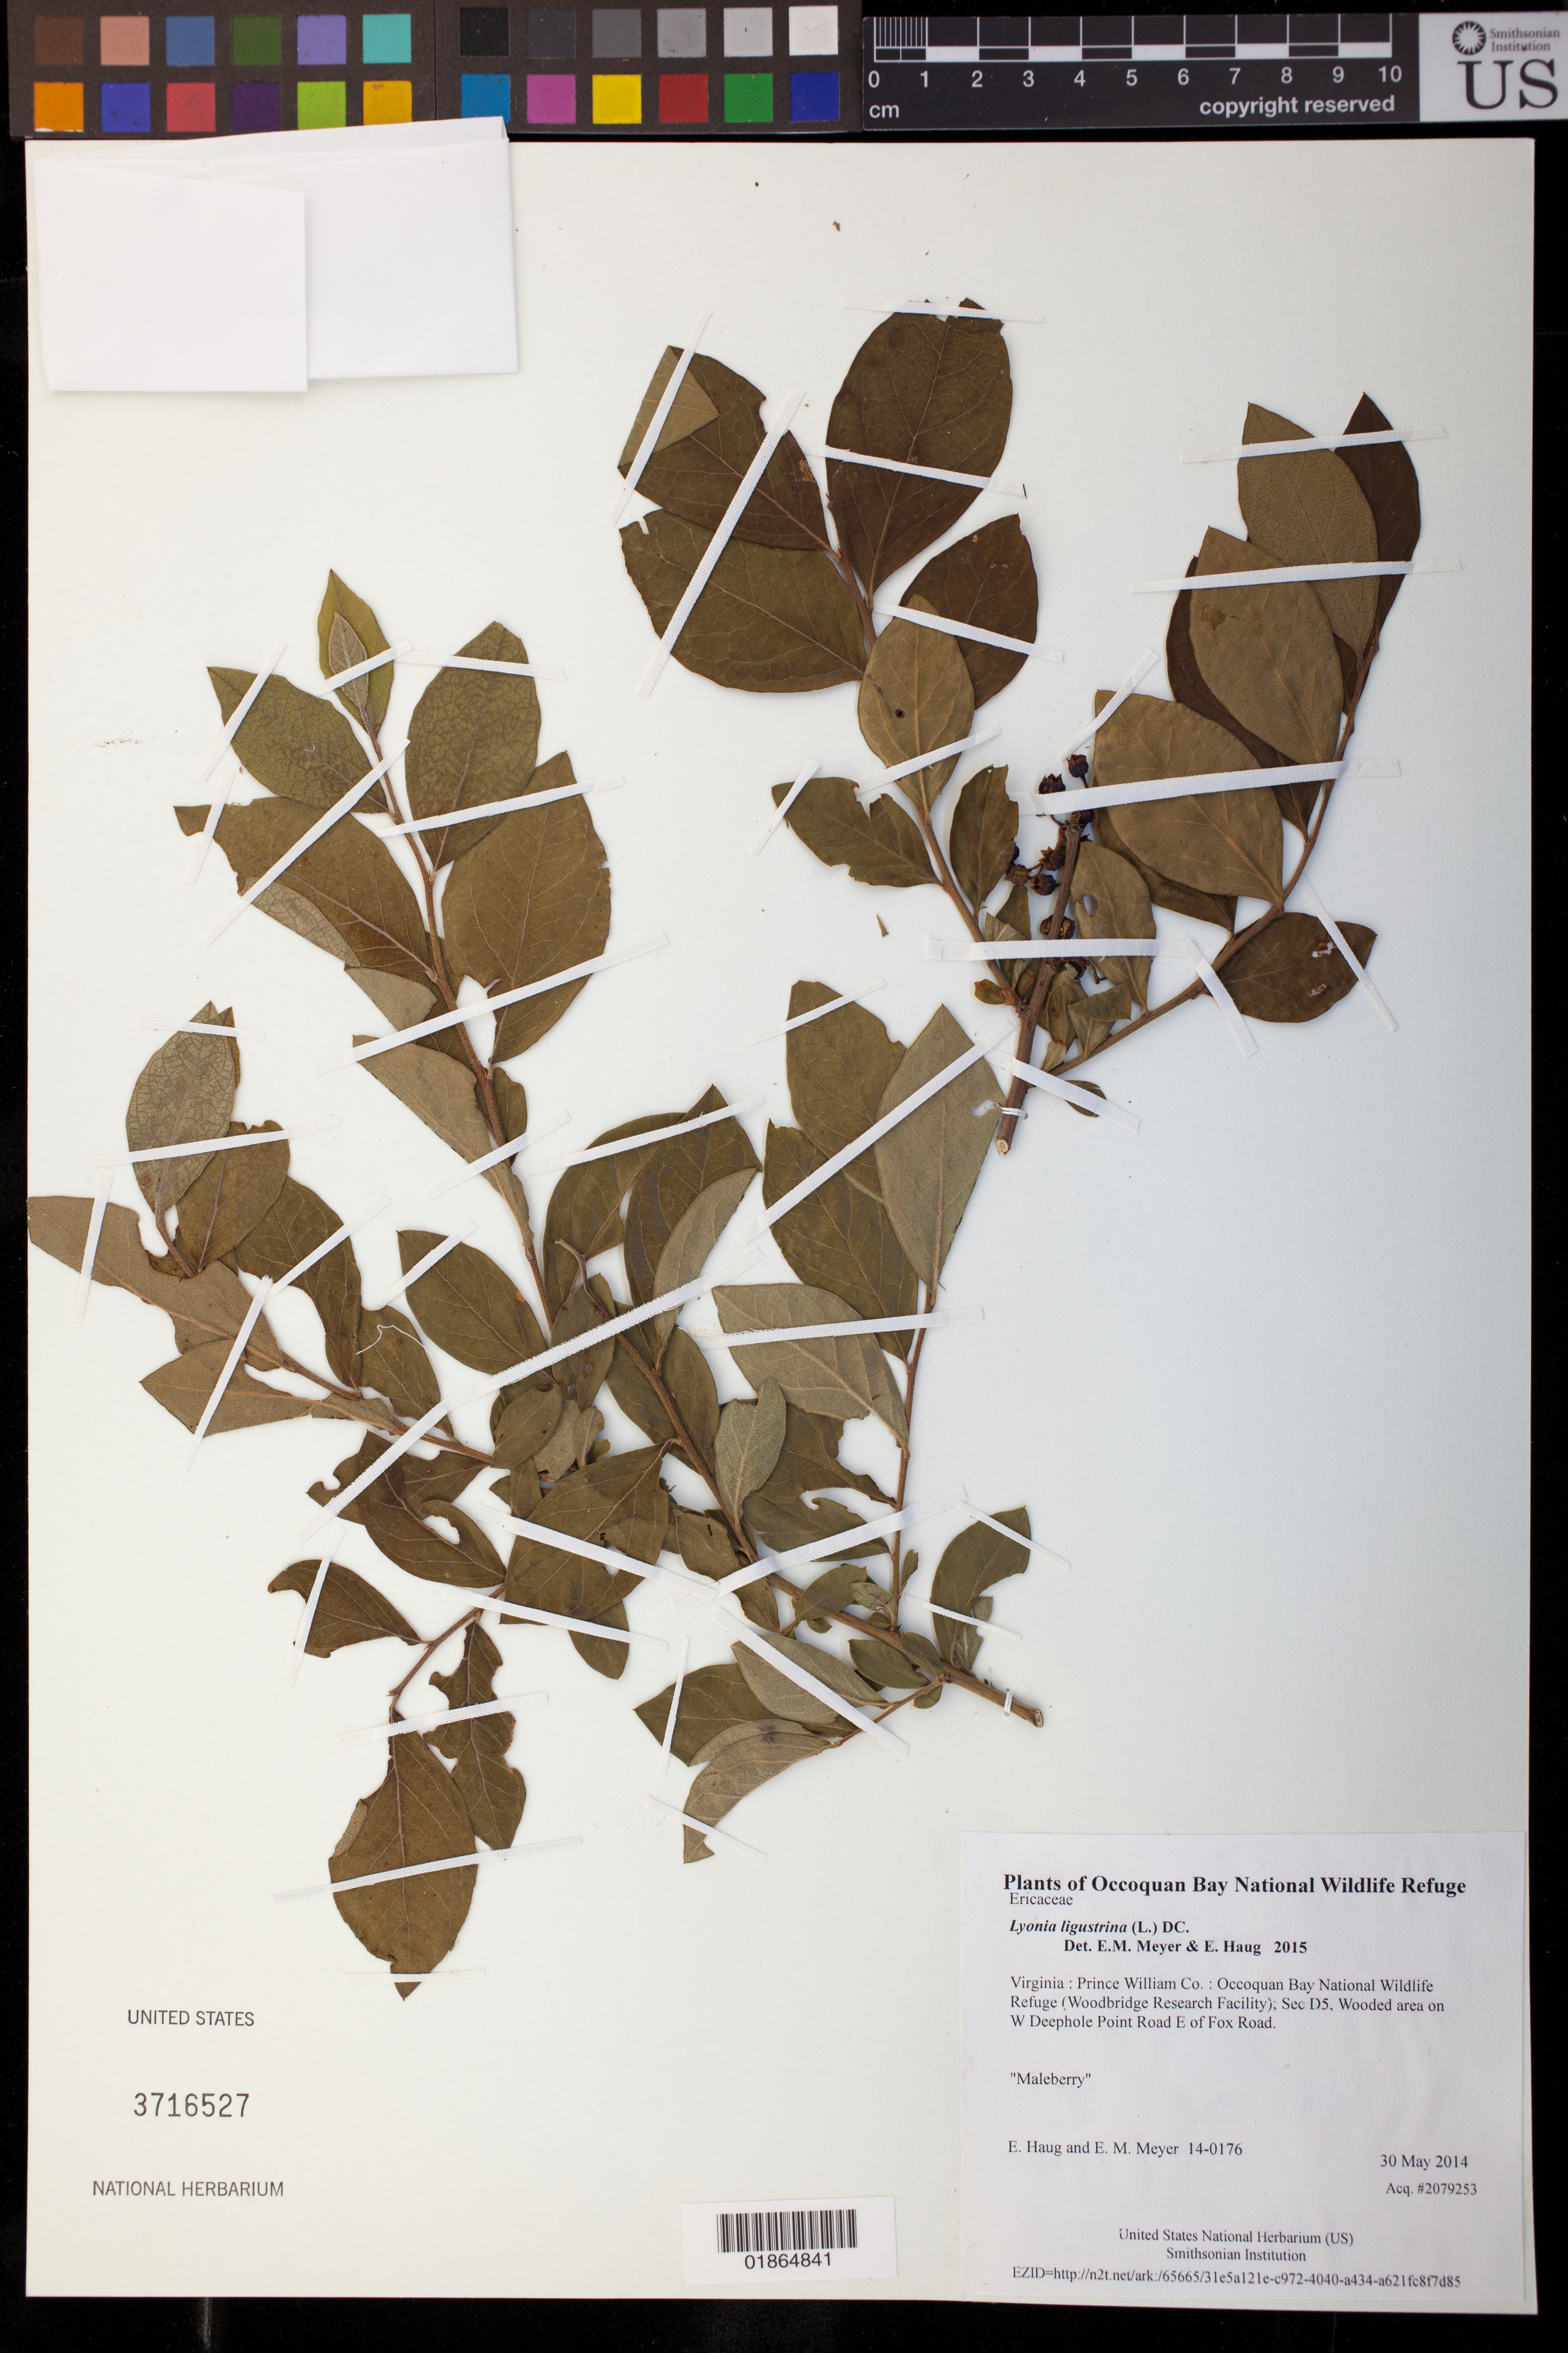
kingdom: Plantae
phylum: Tracheophyta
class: Magnoliopsida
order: Ericales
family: Ericaceae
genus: Lyonia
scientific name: Lyonia ligustrina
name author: (L.) DC.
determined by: Meyer, E. M.; Haug, E.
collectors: E. Haug & E. M. Meyer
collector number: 14-0176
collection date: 2014-05-30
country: United States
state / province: Virginia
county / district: Prince William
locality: Occoquan Bay National Wildlife Refuge (Woodbridge Research Facility); Sec D5, Wooded area on W Deephole Point Road E of Fox Road.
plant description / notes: Maleberry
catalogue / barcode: US 3716527